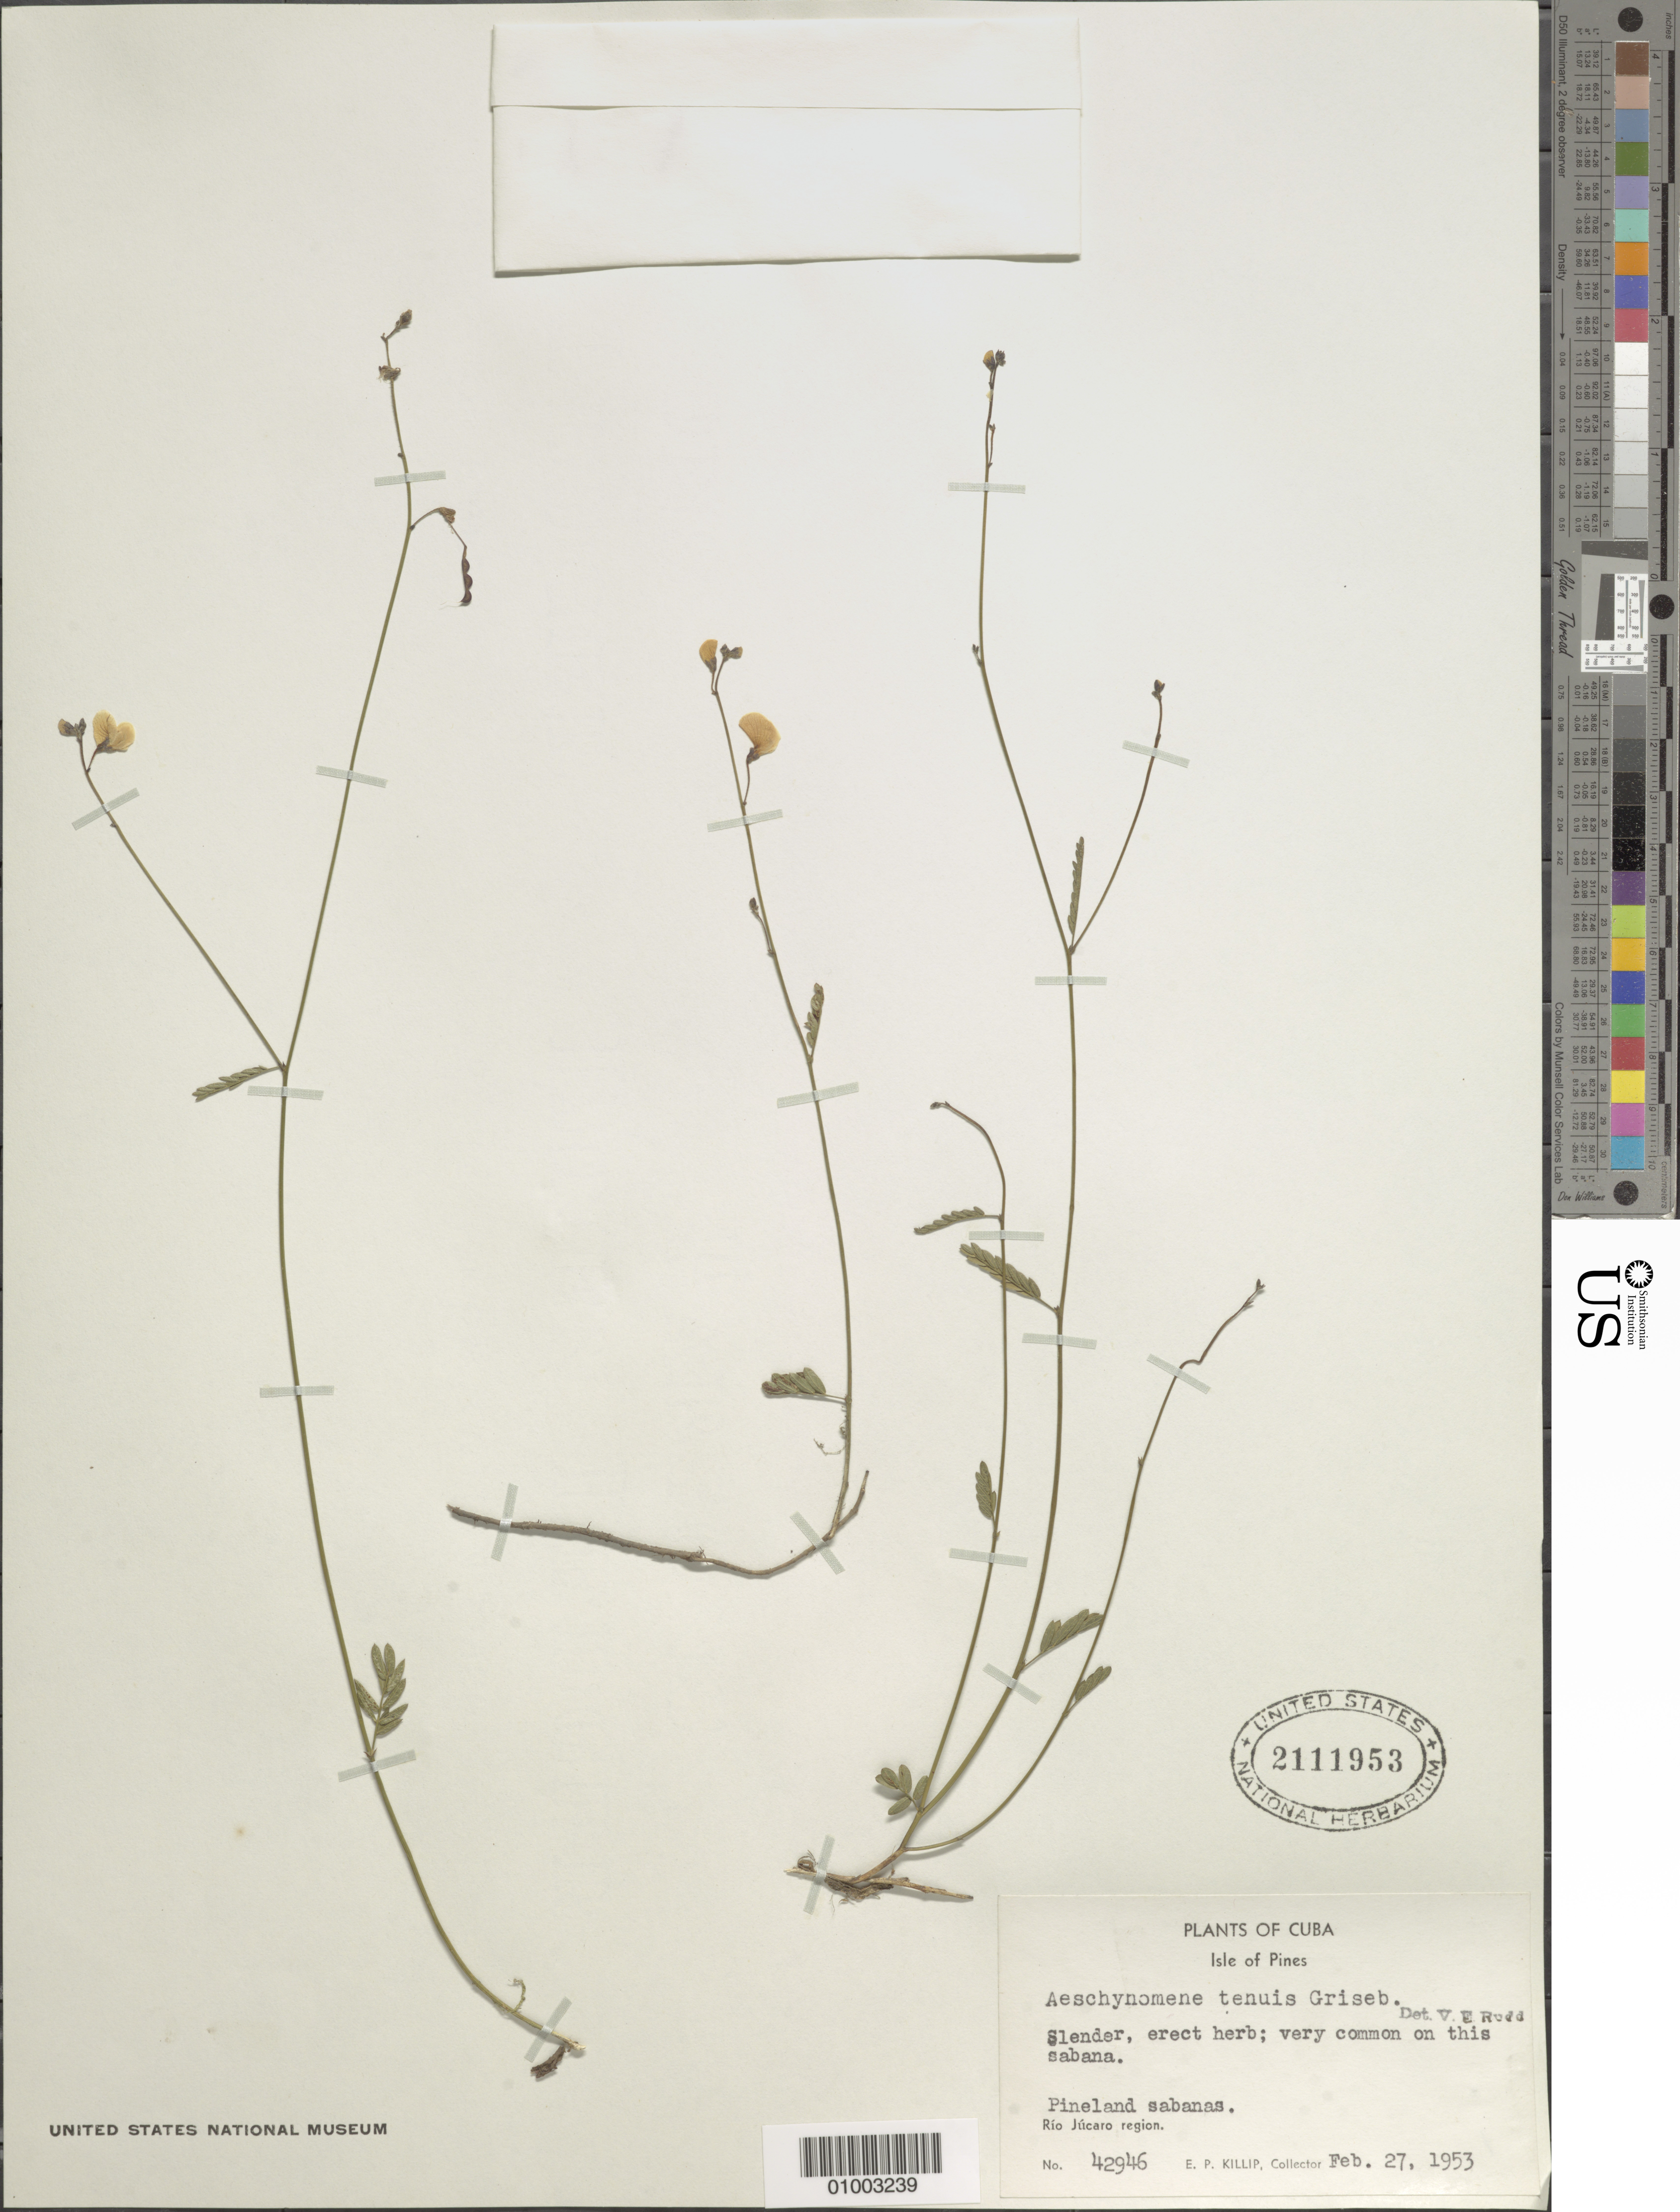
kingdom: Plantae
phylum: Tracheophyta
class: Magnoliopsida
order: Fabales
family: Fabaceae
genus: Aeschynomene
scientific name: Aeschynomene tenuis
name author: Griseb.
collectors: E. P. Killip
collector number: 42946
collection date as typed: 27 Feb 1953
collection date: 1953-02-27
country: Cuba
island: Cuba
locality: Pineland sabanas, Rio Jucaro region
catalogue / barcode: US 2111953